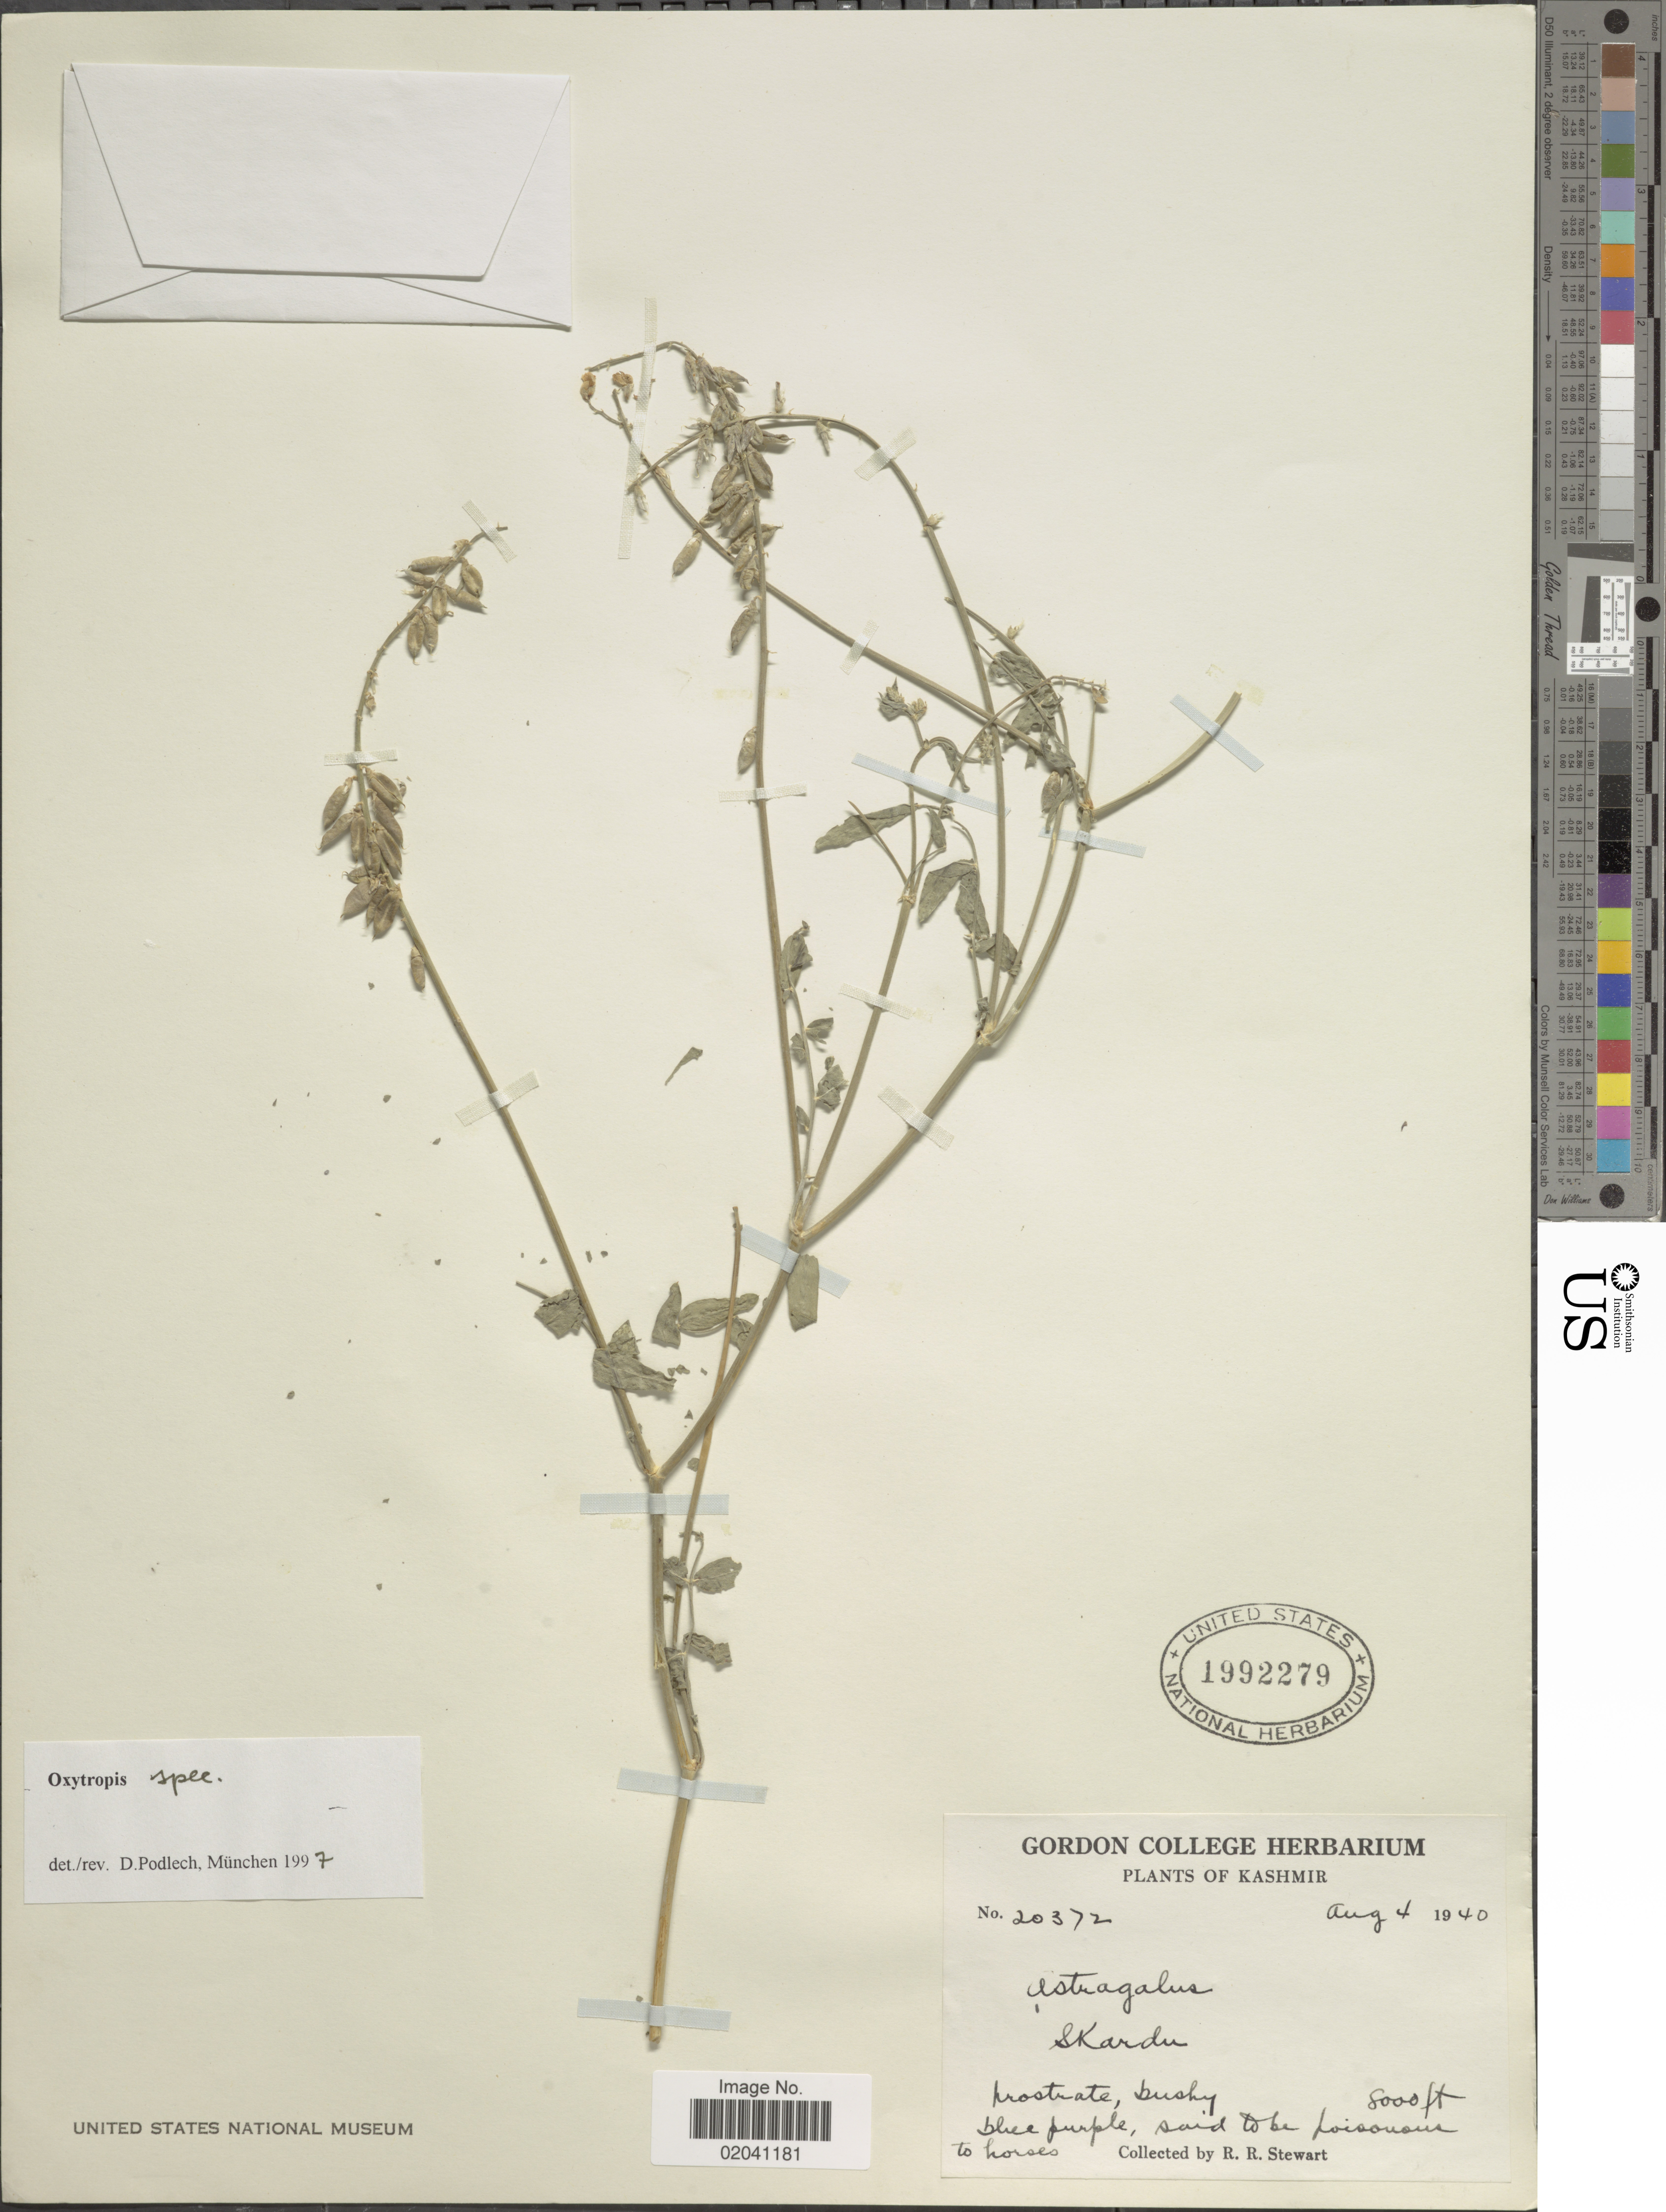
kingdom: Plantae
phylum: Tracheophyta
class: Magnoliopsida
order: Fabales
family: Fabaceae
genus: Oxytropis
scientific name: Oxytropis sp.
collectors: R. R. Stewart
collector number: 20372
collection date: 1940-08-04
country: India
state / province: Jammu and Kashmir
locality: Kashmir. Skardu [unsure placement]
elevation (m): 2438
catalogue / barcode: US 1992279